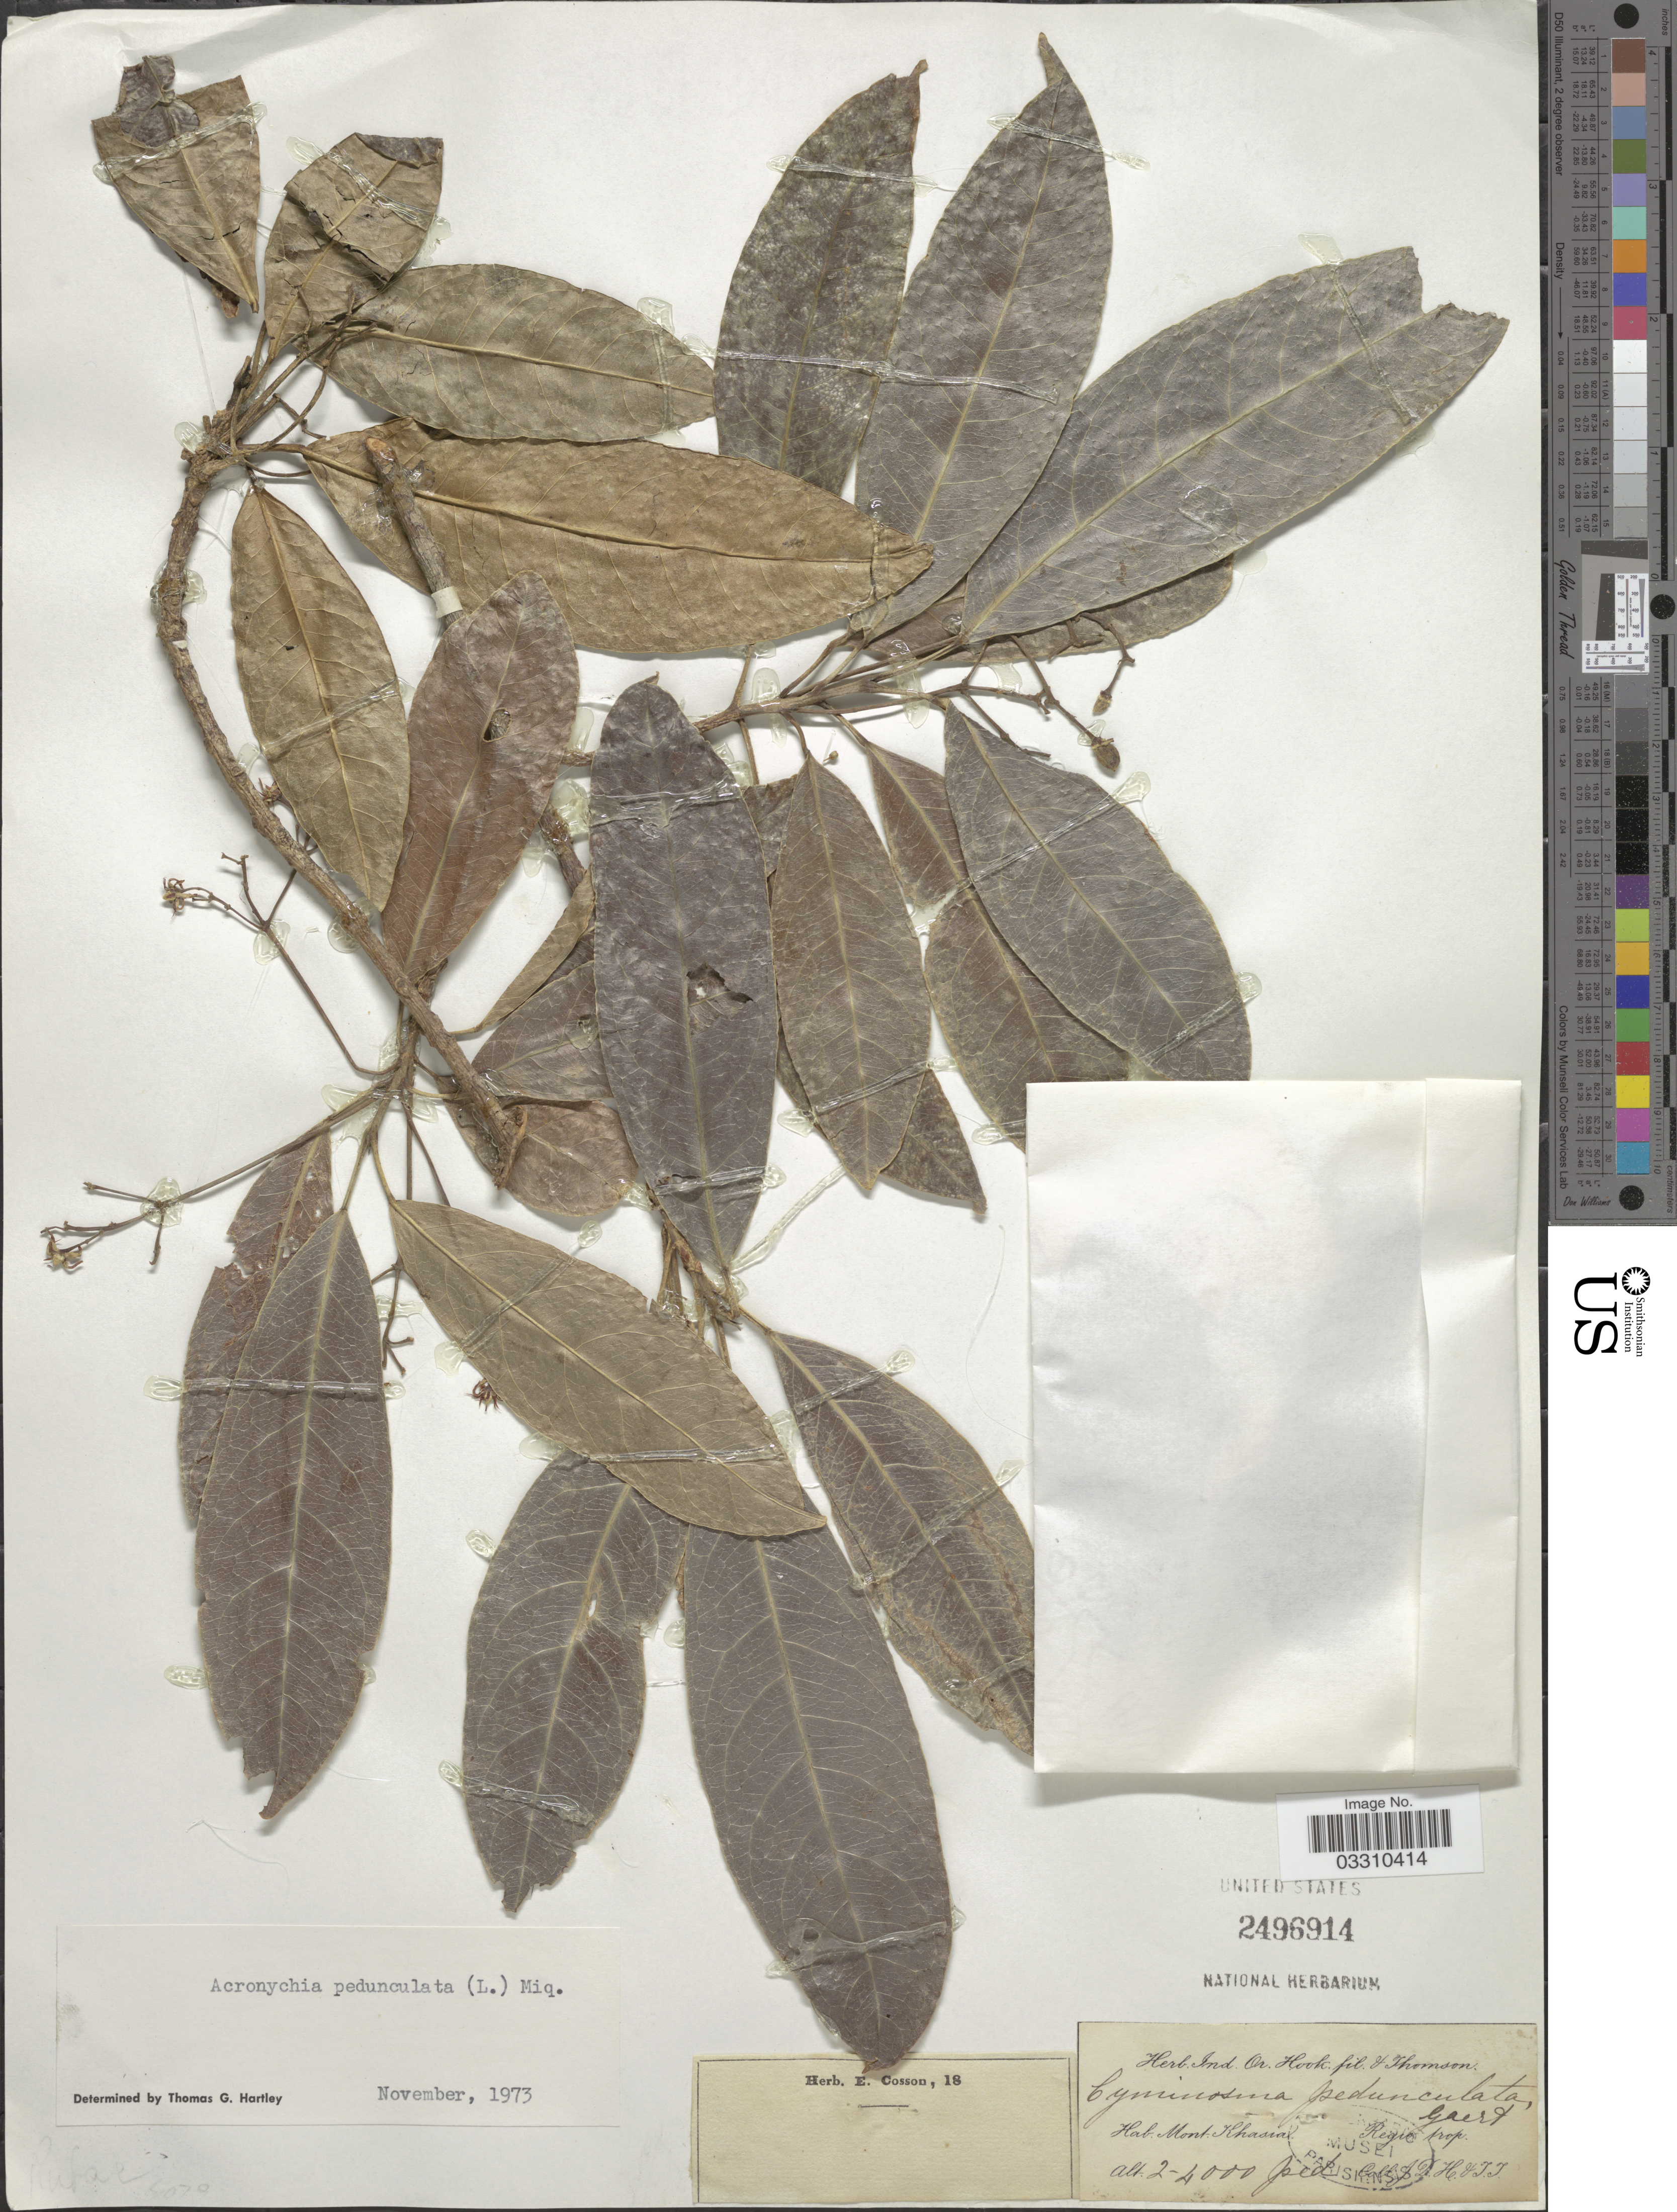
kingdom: Plantae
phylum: Tracheophyta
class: Magnoliopsida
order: Sapindales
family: Rutaceae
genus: Acronychia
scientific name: Acronychia pedunculata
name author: (L.) Miq.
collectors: J. D. Hooker & T. Thomson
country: India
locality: Mont. Khasia, Regio trop.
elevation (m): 610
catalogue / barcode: US 2496914